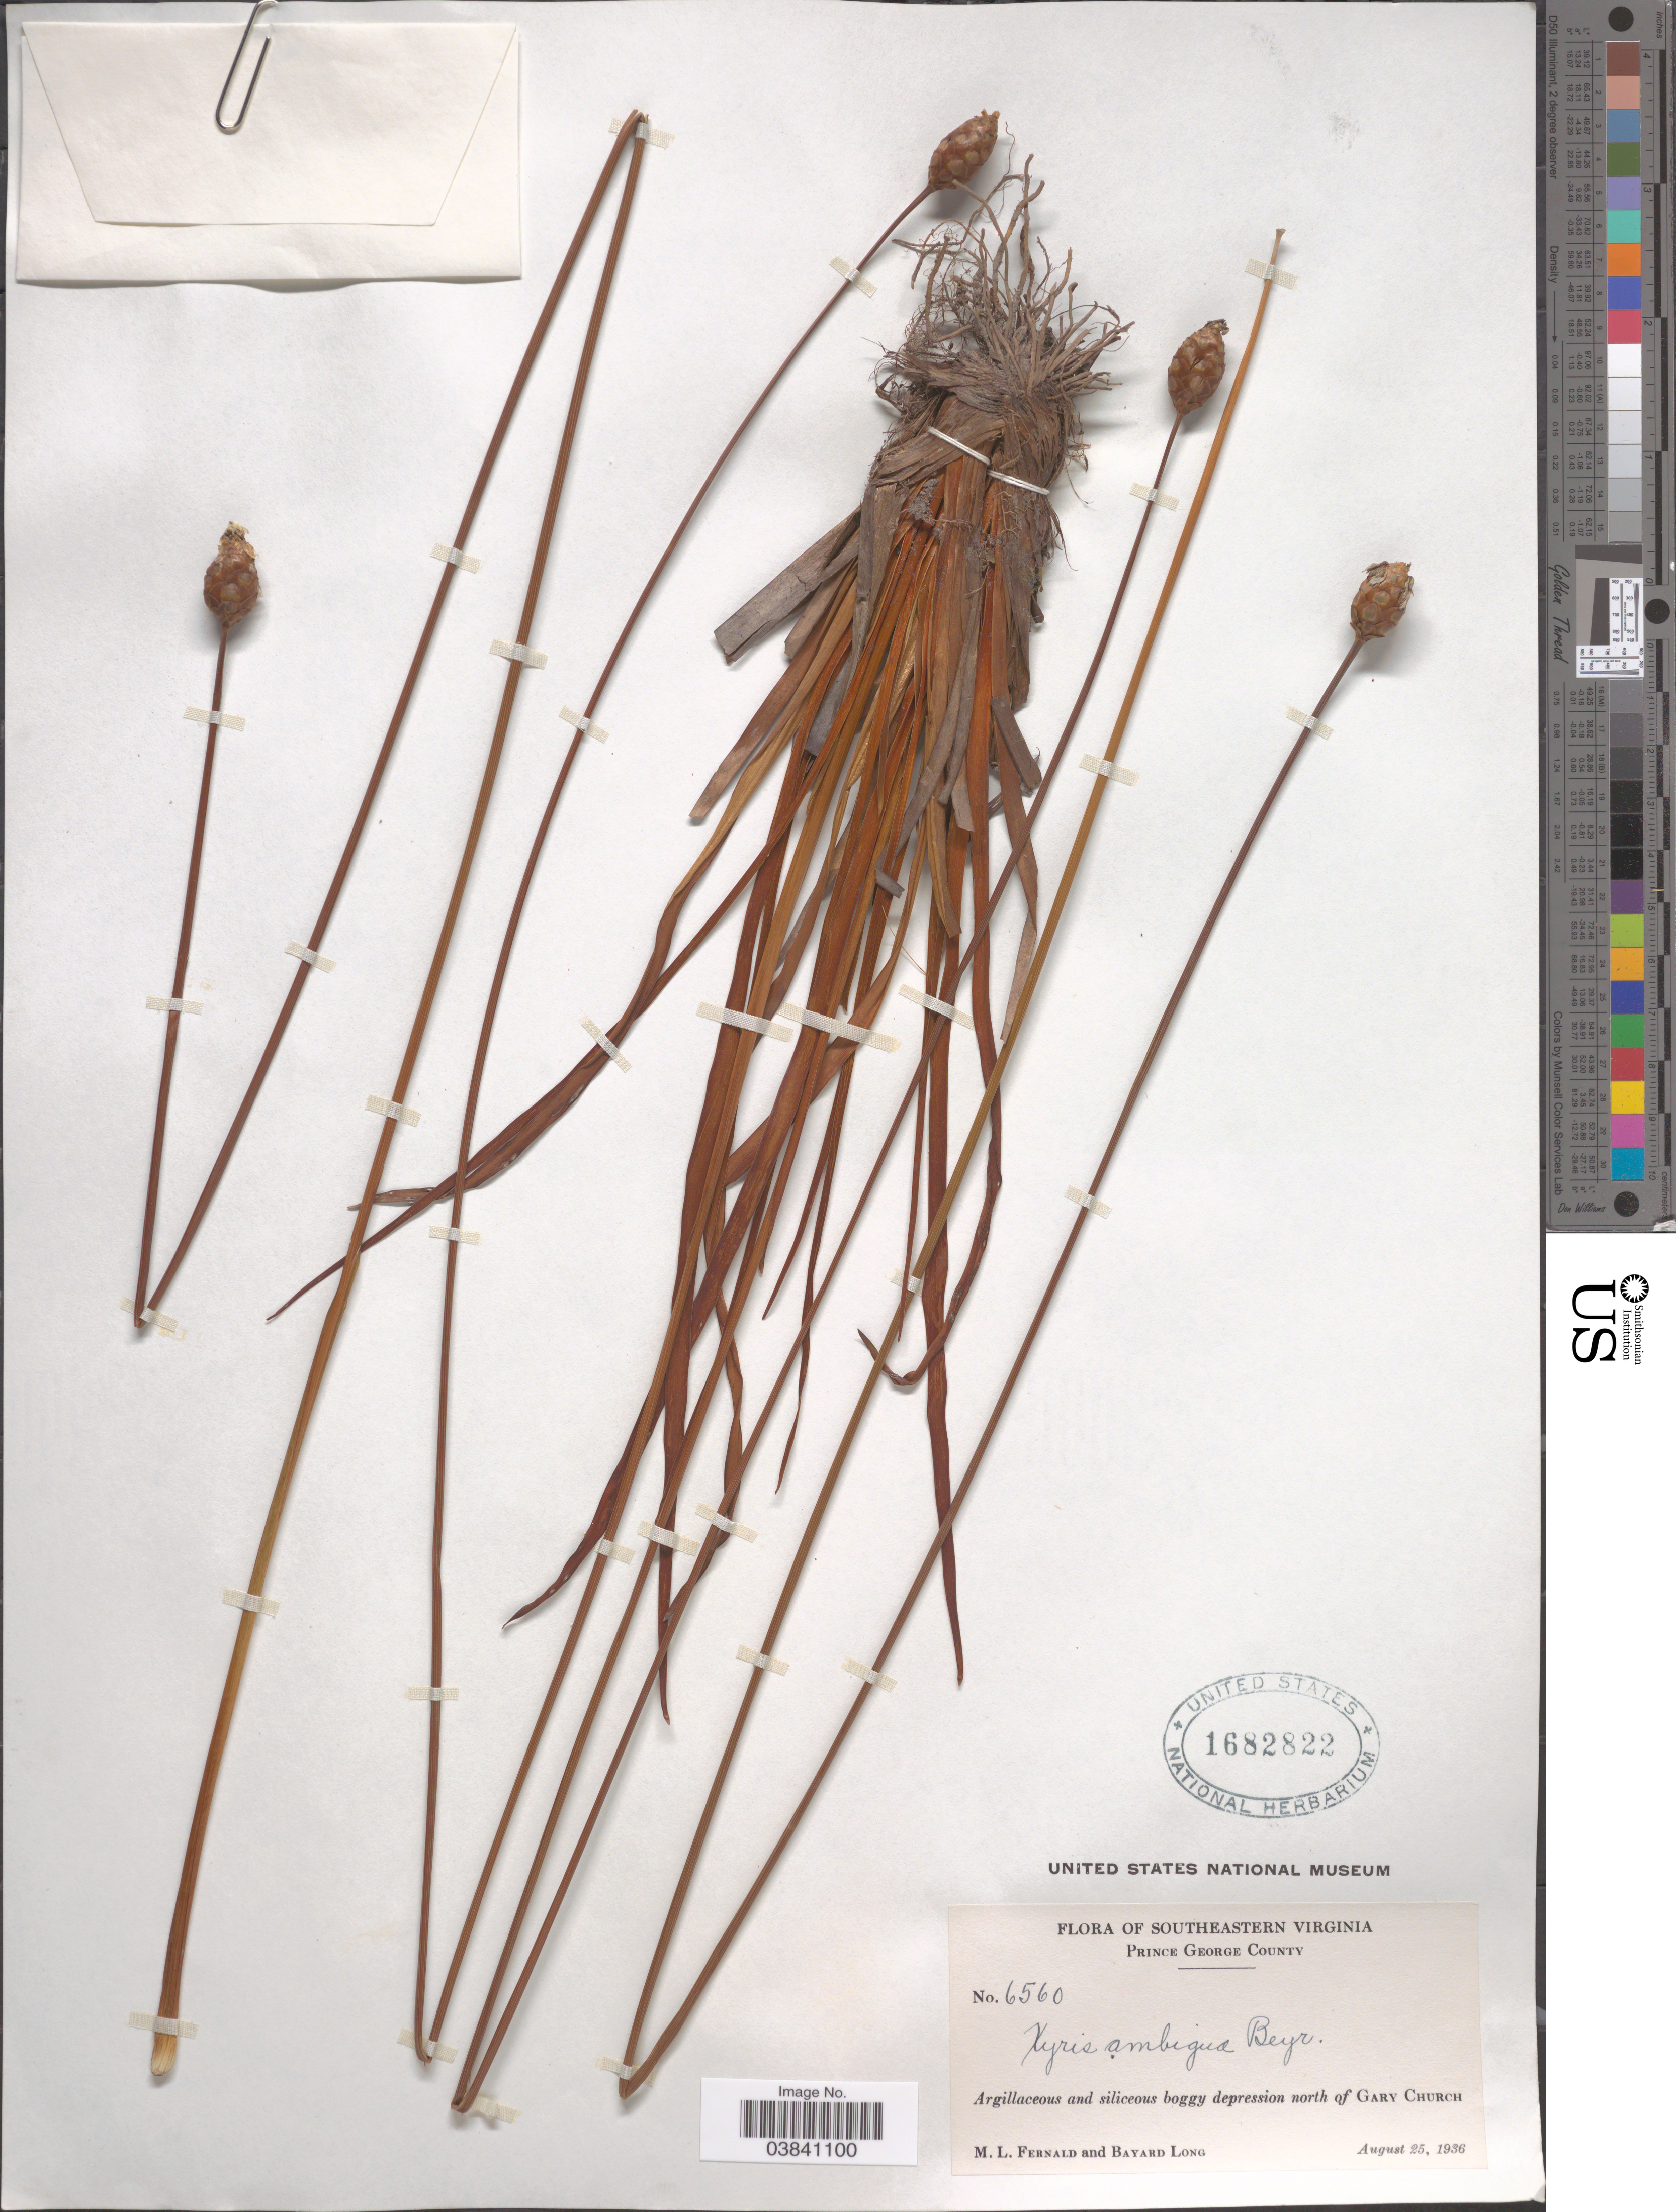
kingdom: Plantae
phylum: Tracheophyta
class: Liliopsida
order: Poales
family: Xyridaceae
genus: Xyris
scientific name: Xyris ambigua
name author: Beyr. ex Kunth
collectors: M. L. Fernald & B. Long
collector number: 6560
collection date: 1936-08-25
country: United States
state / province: Virginia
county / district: Prince George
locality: Southeastern Virginia. Prince George County. Argillaceous and siliceous boggy depression north of Gary Church.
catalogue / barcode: US 1682822